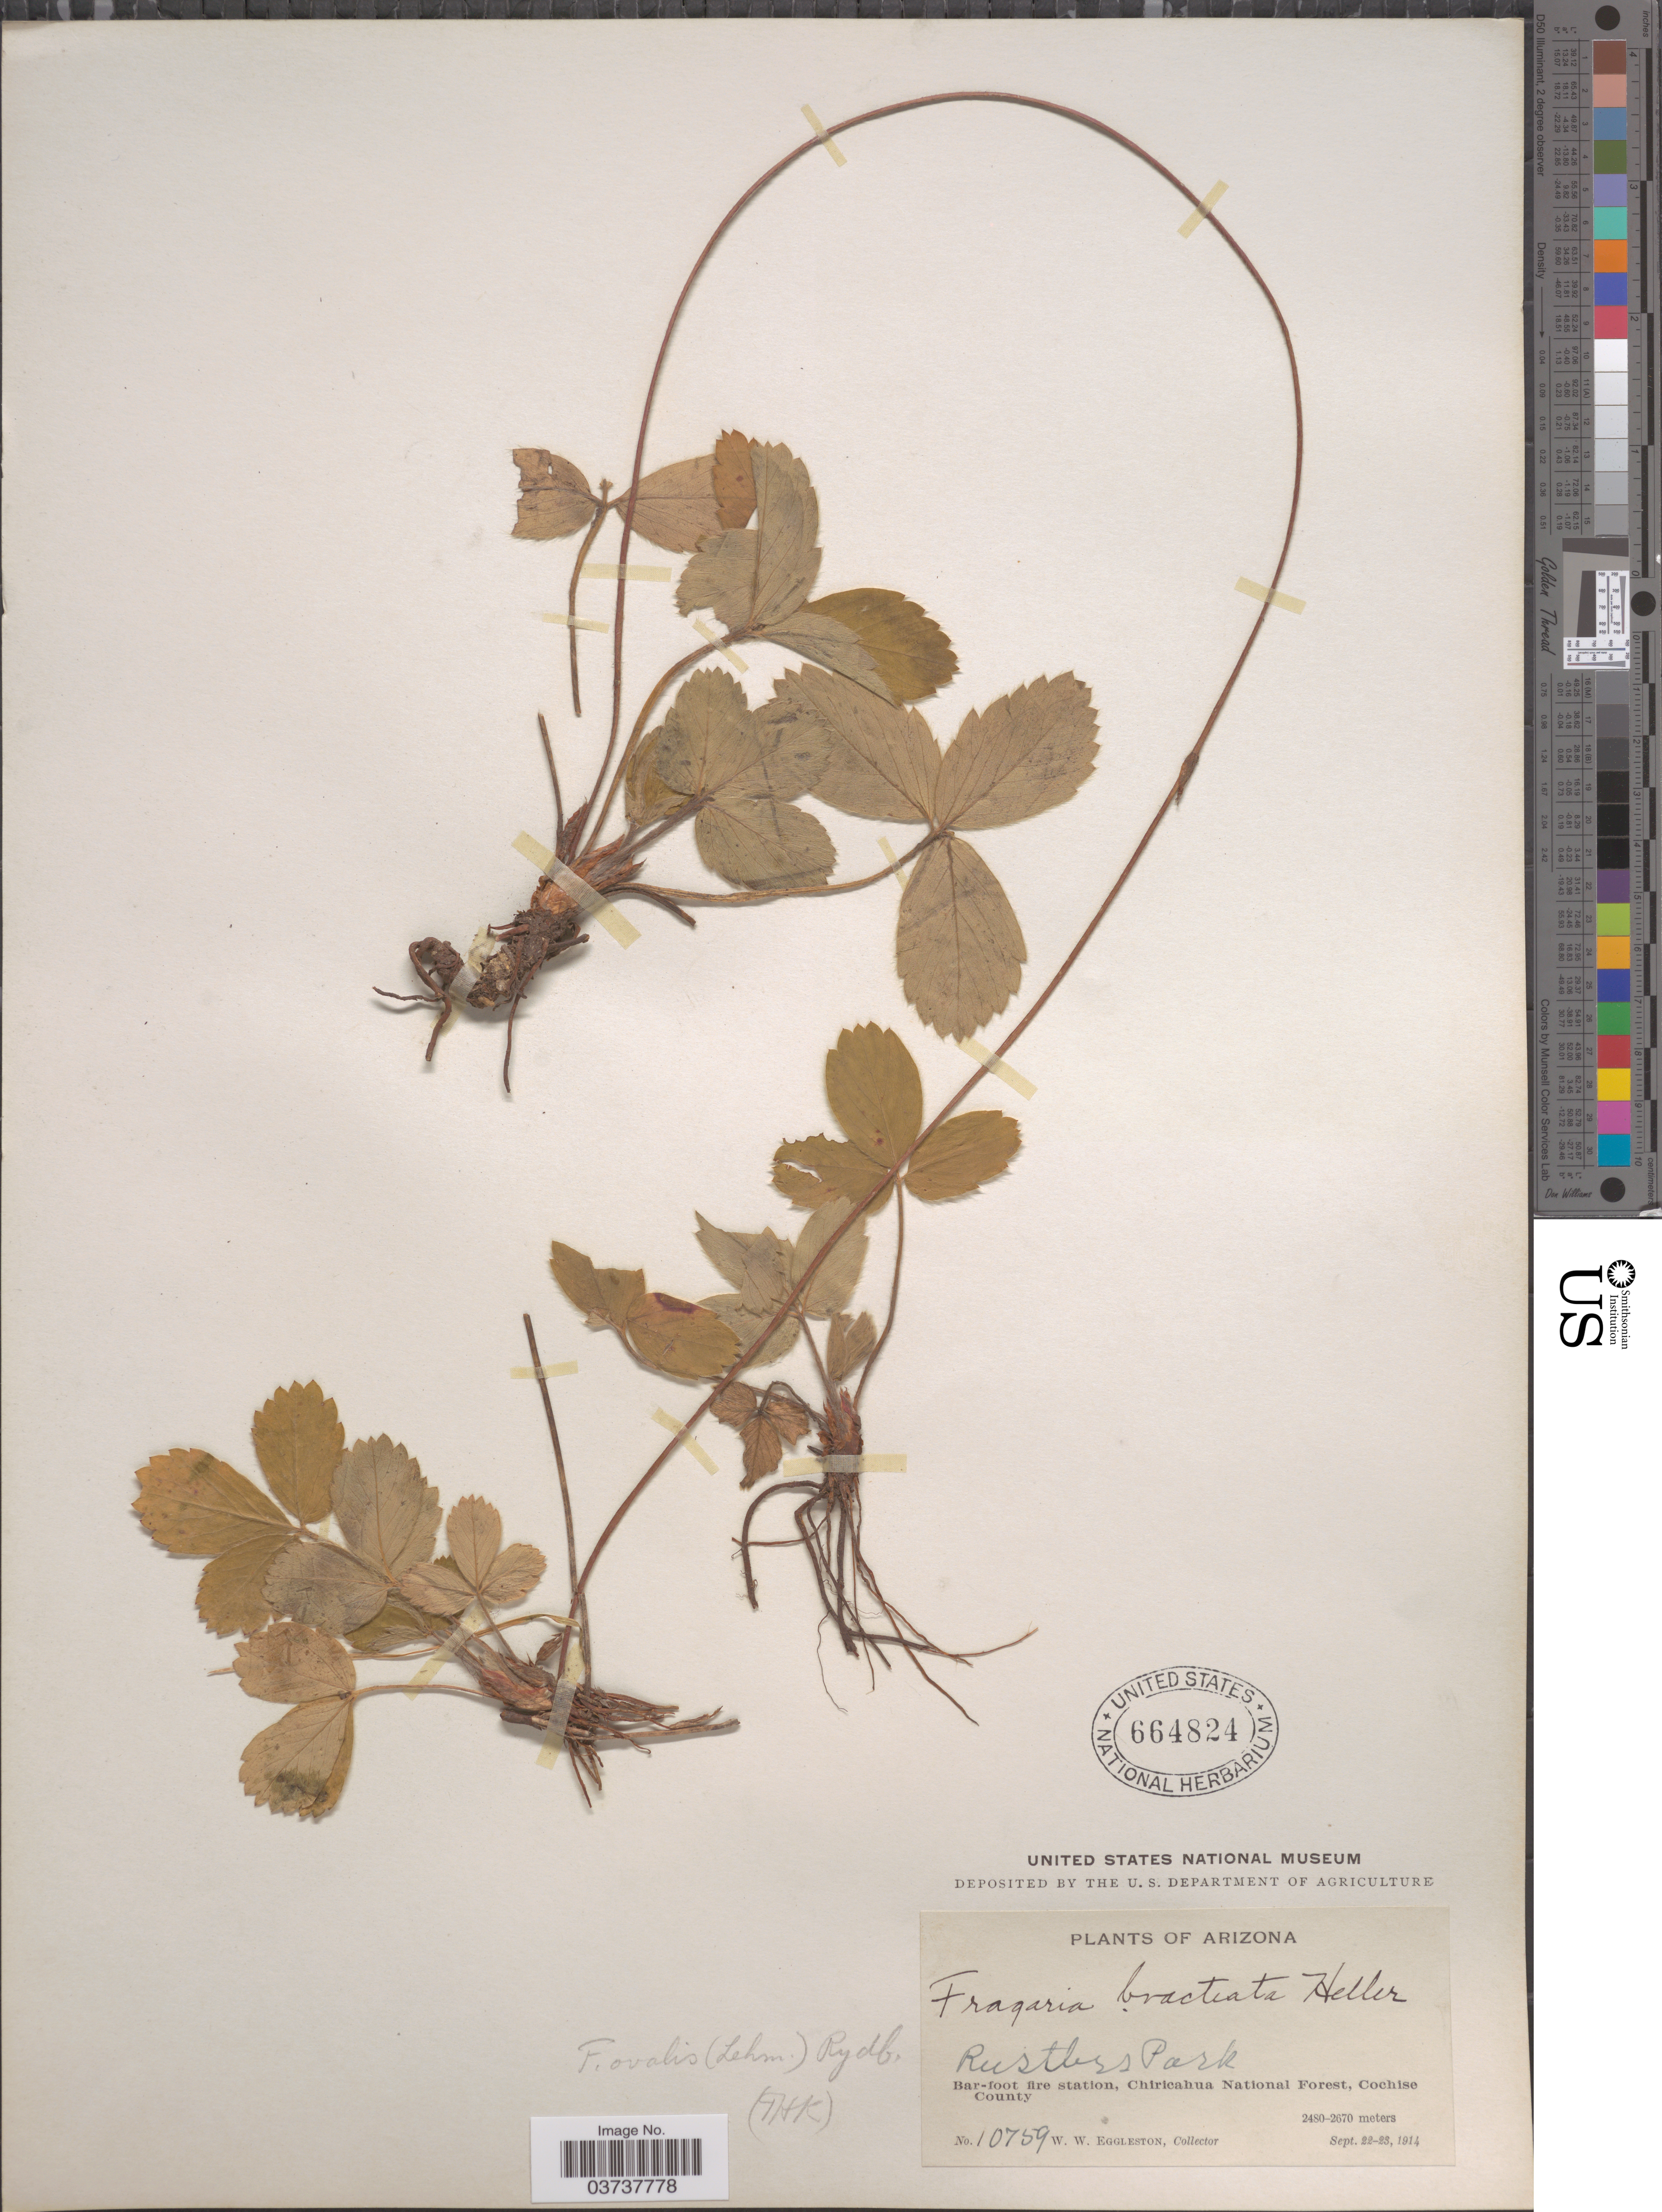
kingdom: Plantae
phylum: Tracheophyta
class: Magnoliopsida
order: Rosales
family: Rosaceae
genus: Fragaria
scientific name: Fragaria virginiana subsp. glauca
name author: (S. Watson) Staudt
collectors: W. W. Eggleston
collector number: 10759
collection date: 1914-09-22/1914-09-23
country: United States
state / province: Arizona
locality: Rustlers Park. Bar-foot fire station, Chiricahua National Forest, Cochise County.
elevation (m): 2480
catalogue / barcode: US 664824